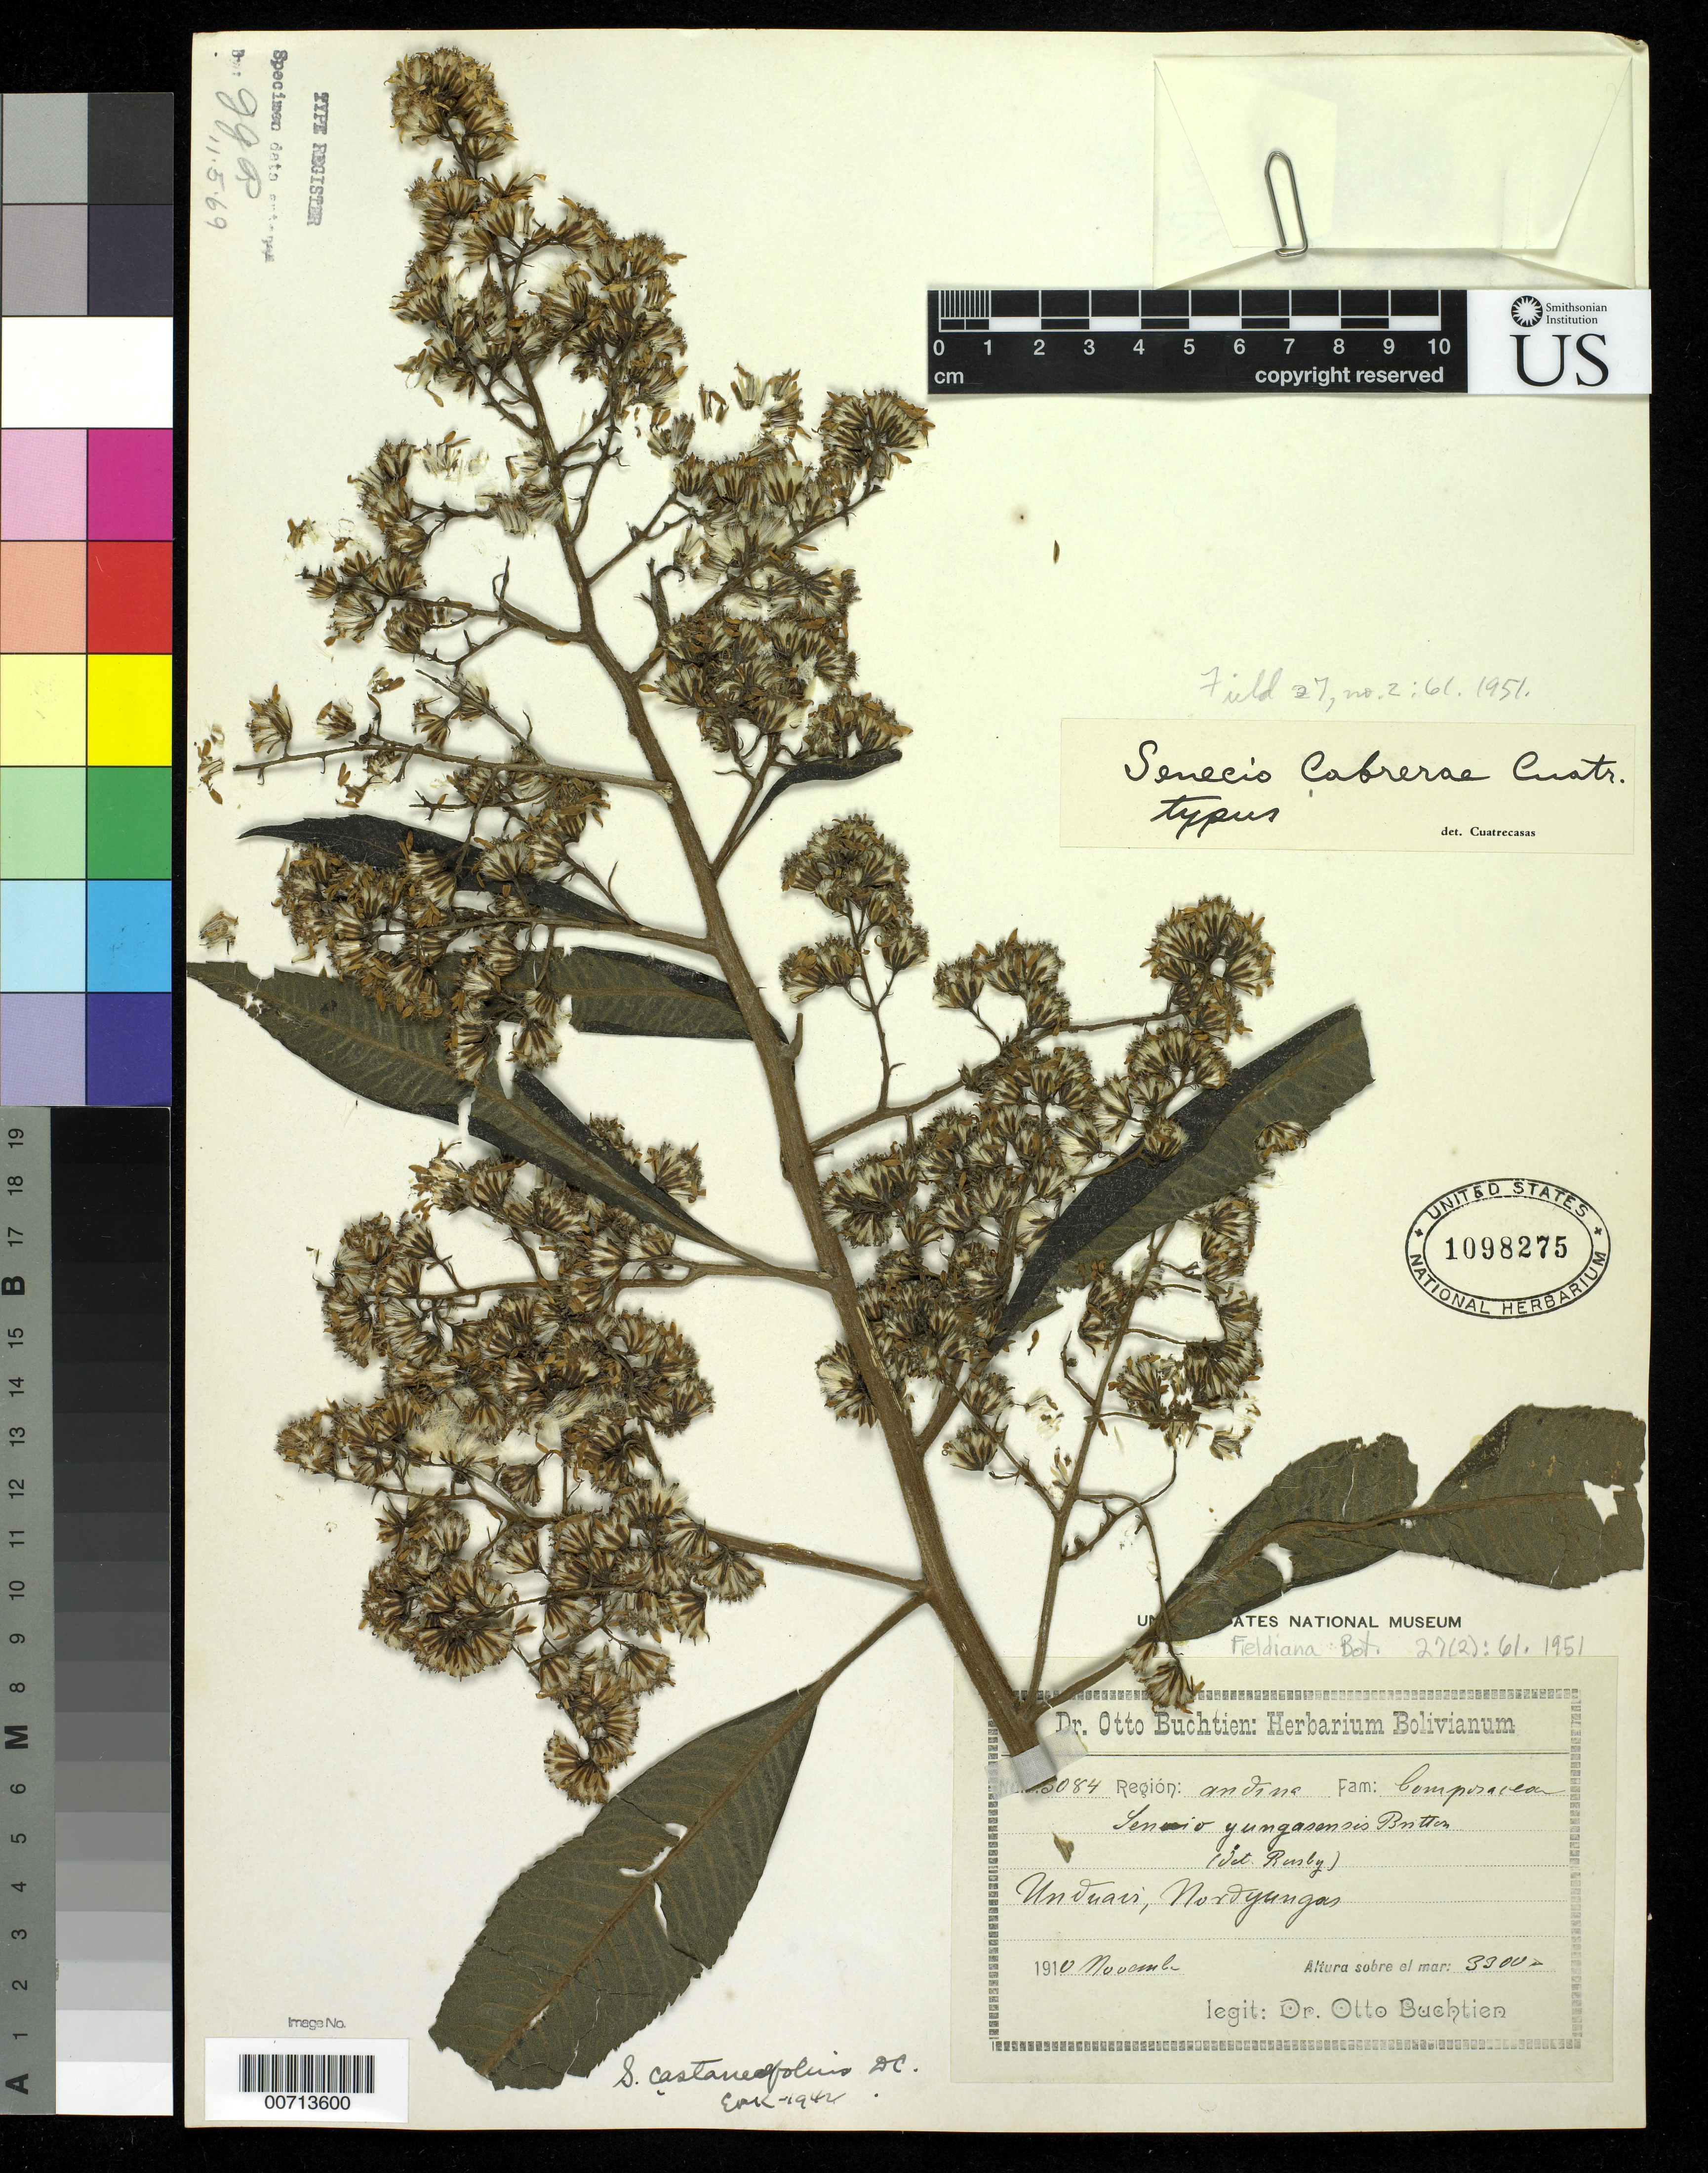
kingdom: Plantae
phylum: Tracheophyta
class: Magnoliopsida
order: Asterales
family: Asteraceae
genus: Senecio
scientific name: Senecio cabrerae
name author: Cuatrec.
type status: Holotype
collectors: O. Buchtien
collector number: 3084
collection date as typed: Nov 1910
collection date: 1910-11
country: Bolivia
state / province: La Paz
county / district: Nor Yungas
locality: Unduavi.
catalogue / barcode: US 1098275